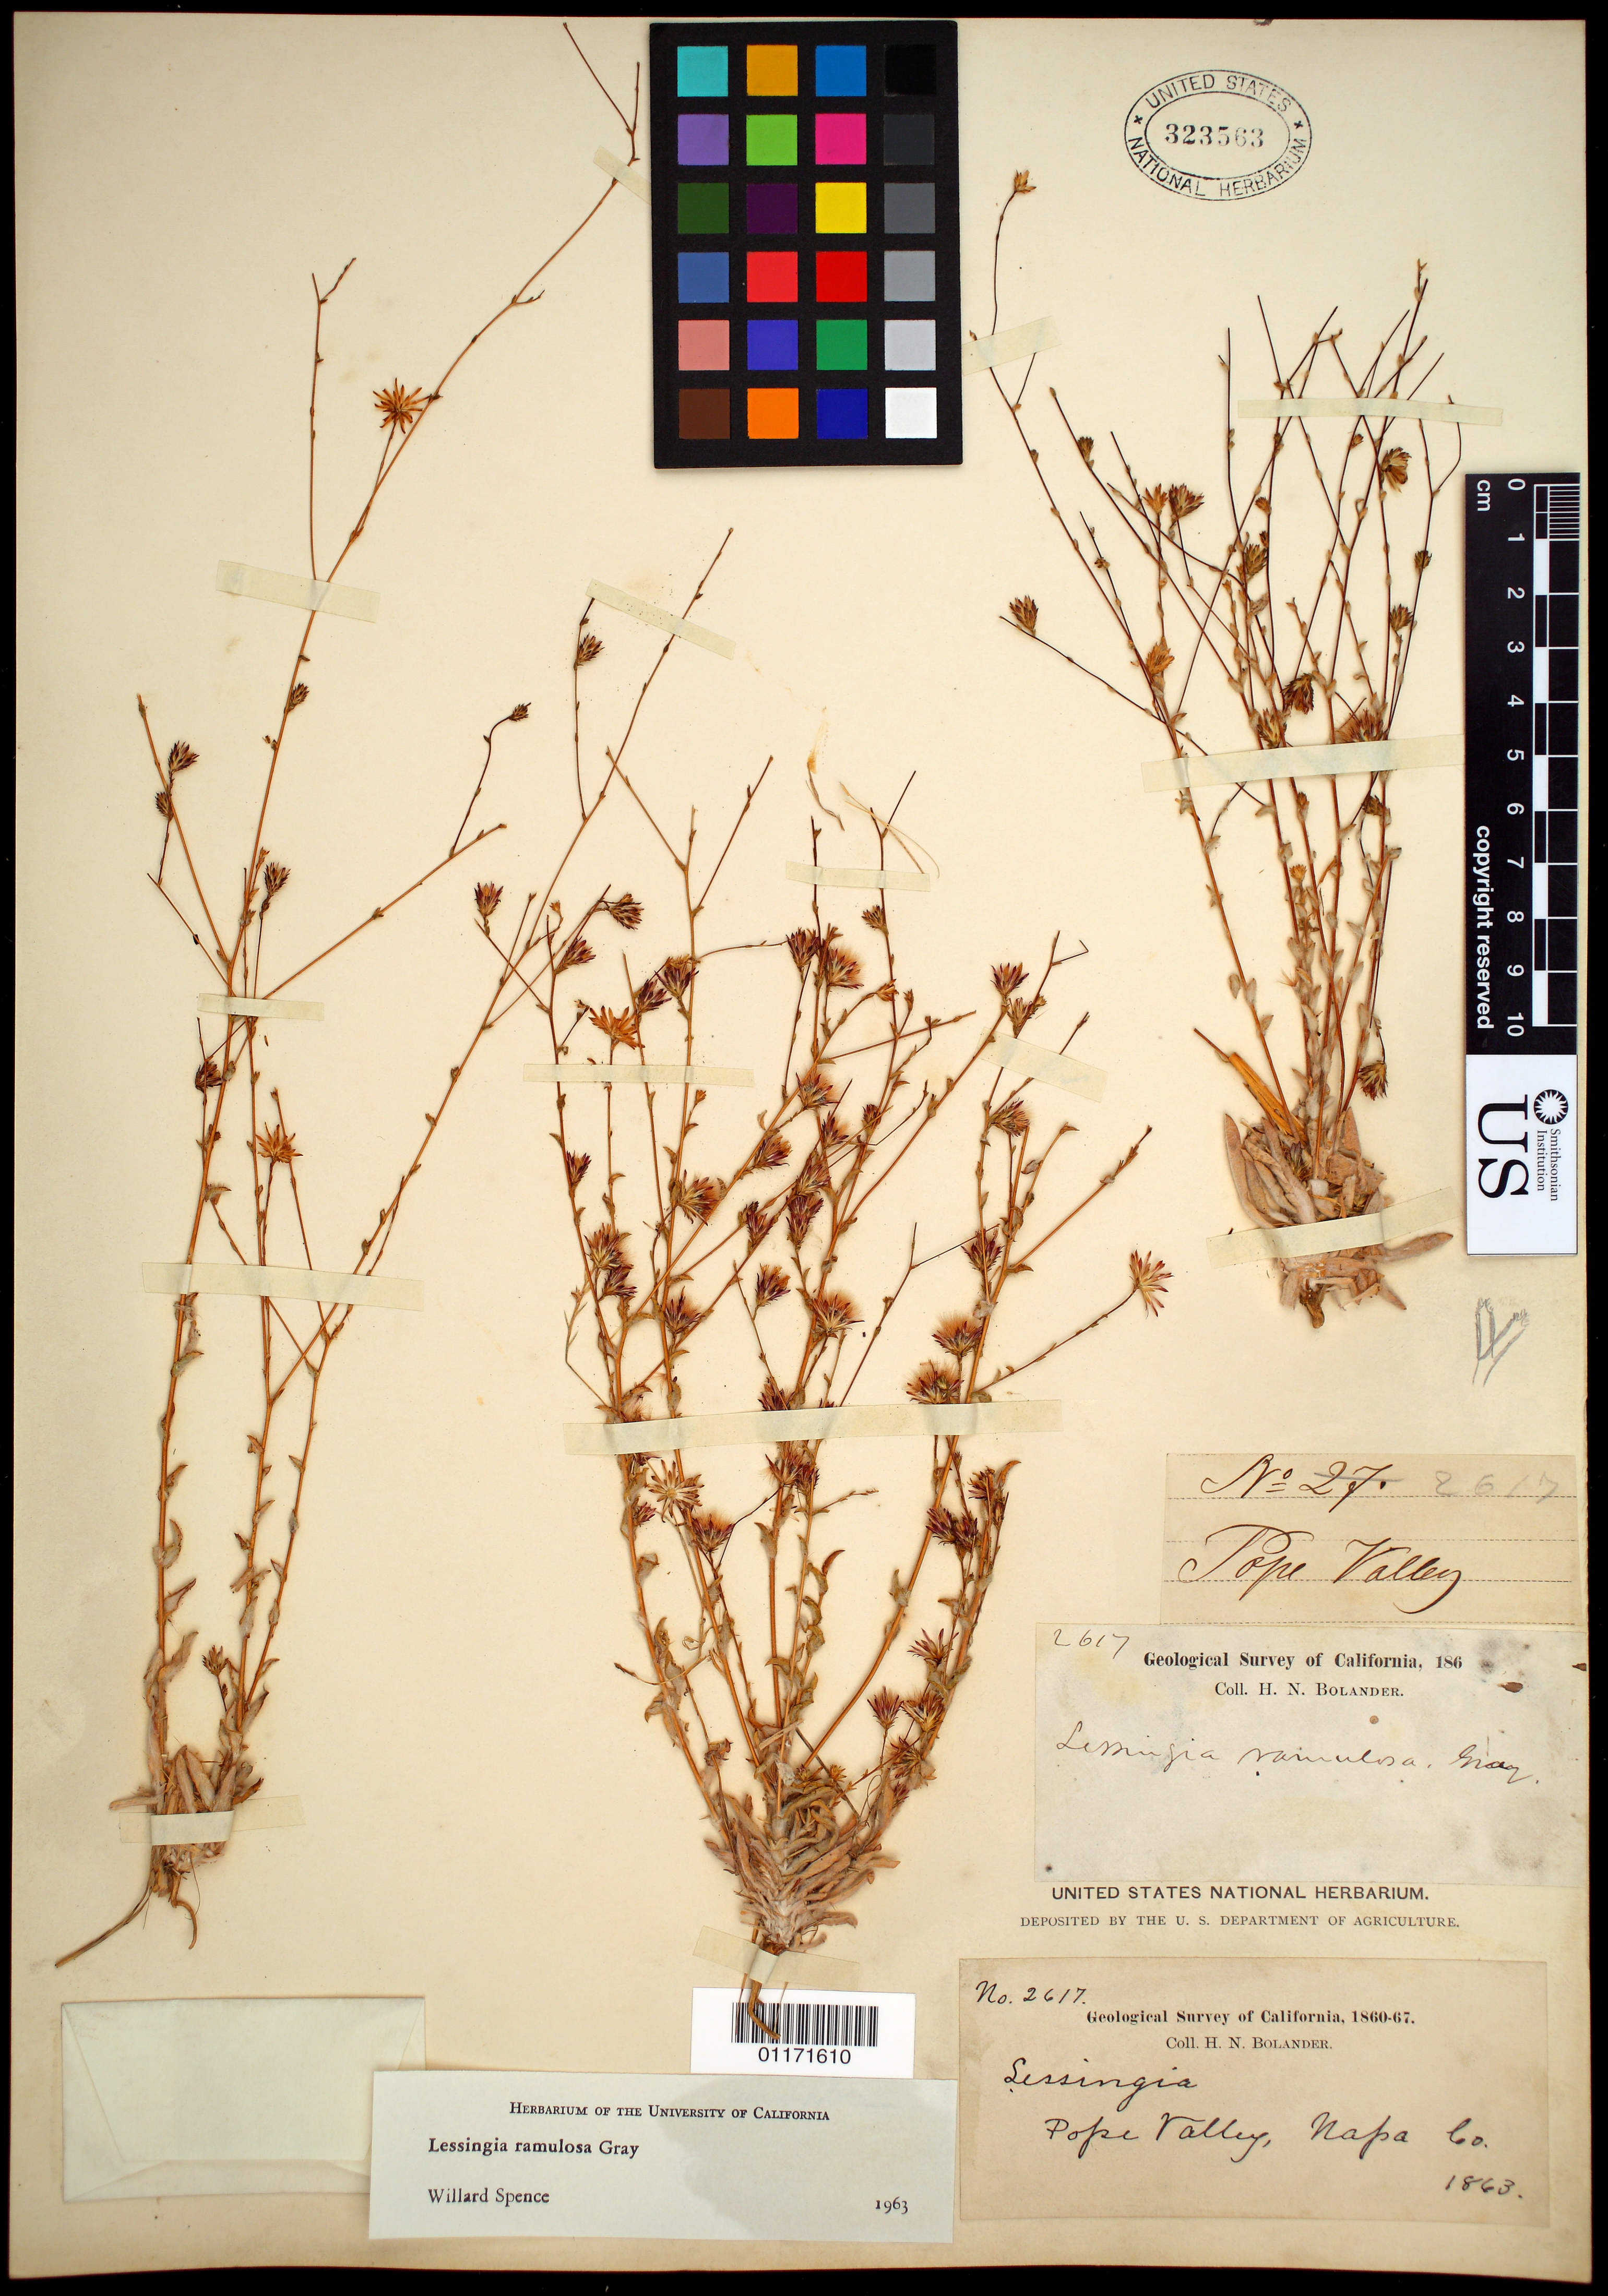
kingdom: Plantae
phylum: Tracheophyta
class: Magnoliopsida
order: Asterales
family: Asteraceae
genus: Lessingia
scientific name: Lessingia ramulosa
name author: A. Gray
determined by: Spence, W.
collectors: H. Bolander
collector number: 2617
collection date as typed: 1863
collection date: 1863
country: United States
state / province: California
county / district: Napa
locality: Pope Valley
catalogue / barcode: US 323563